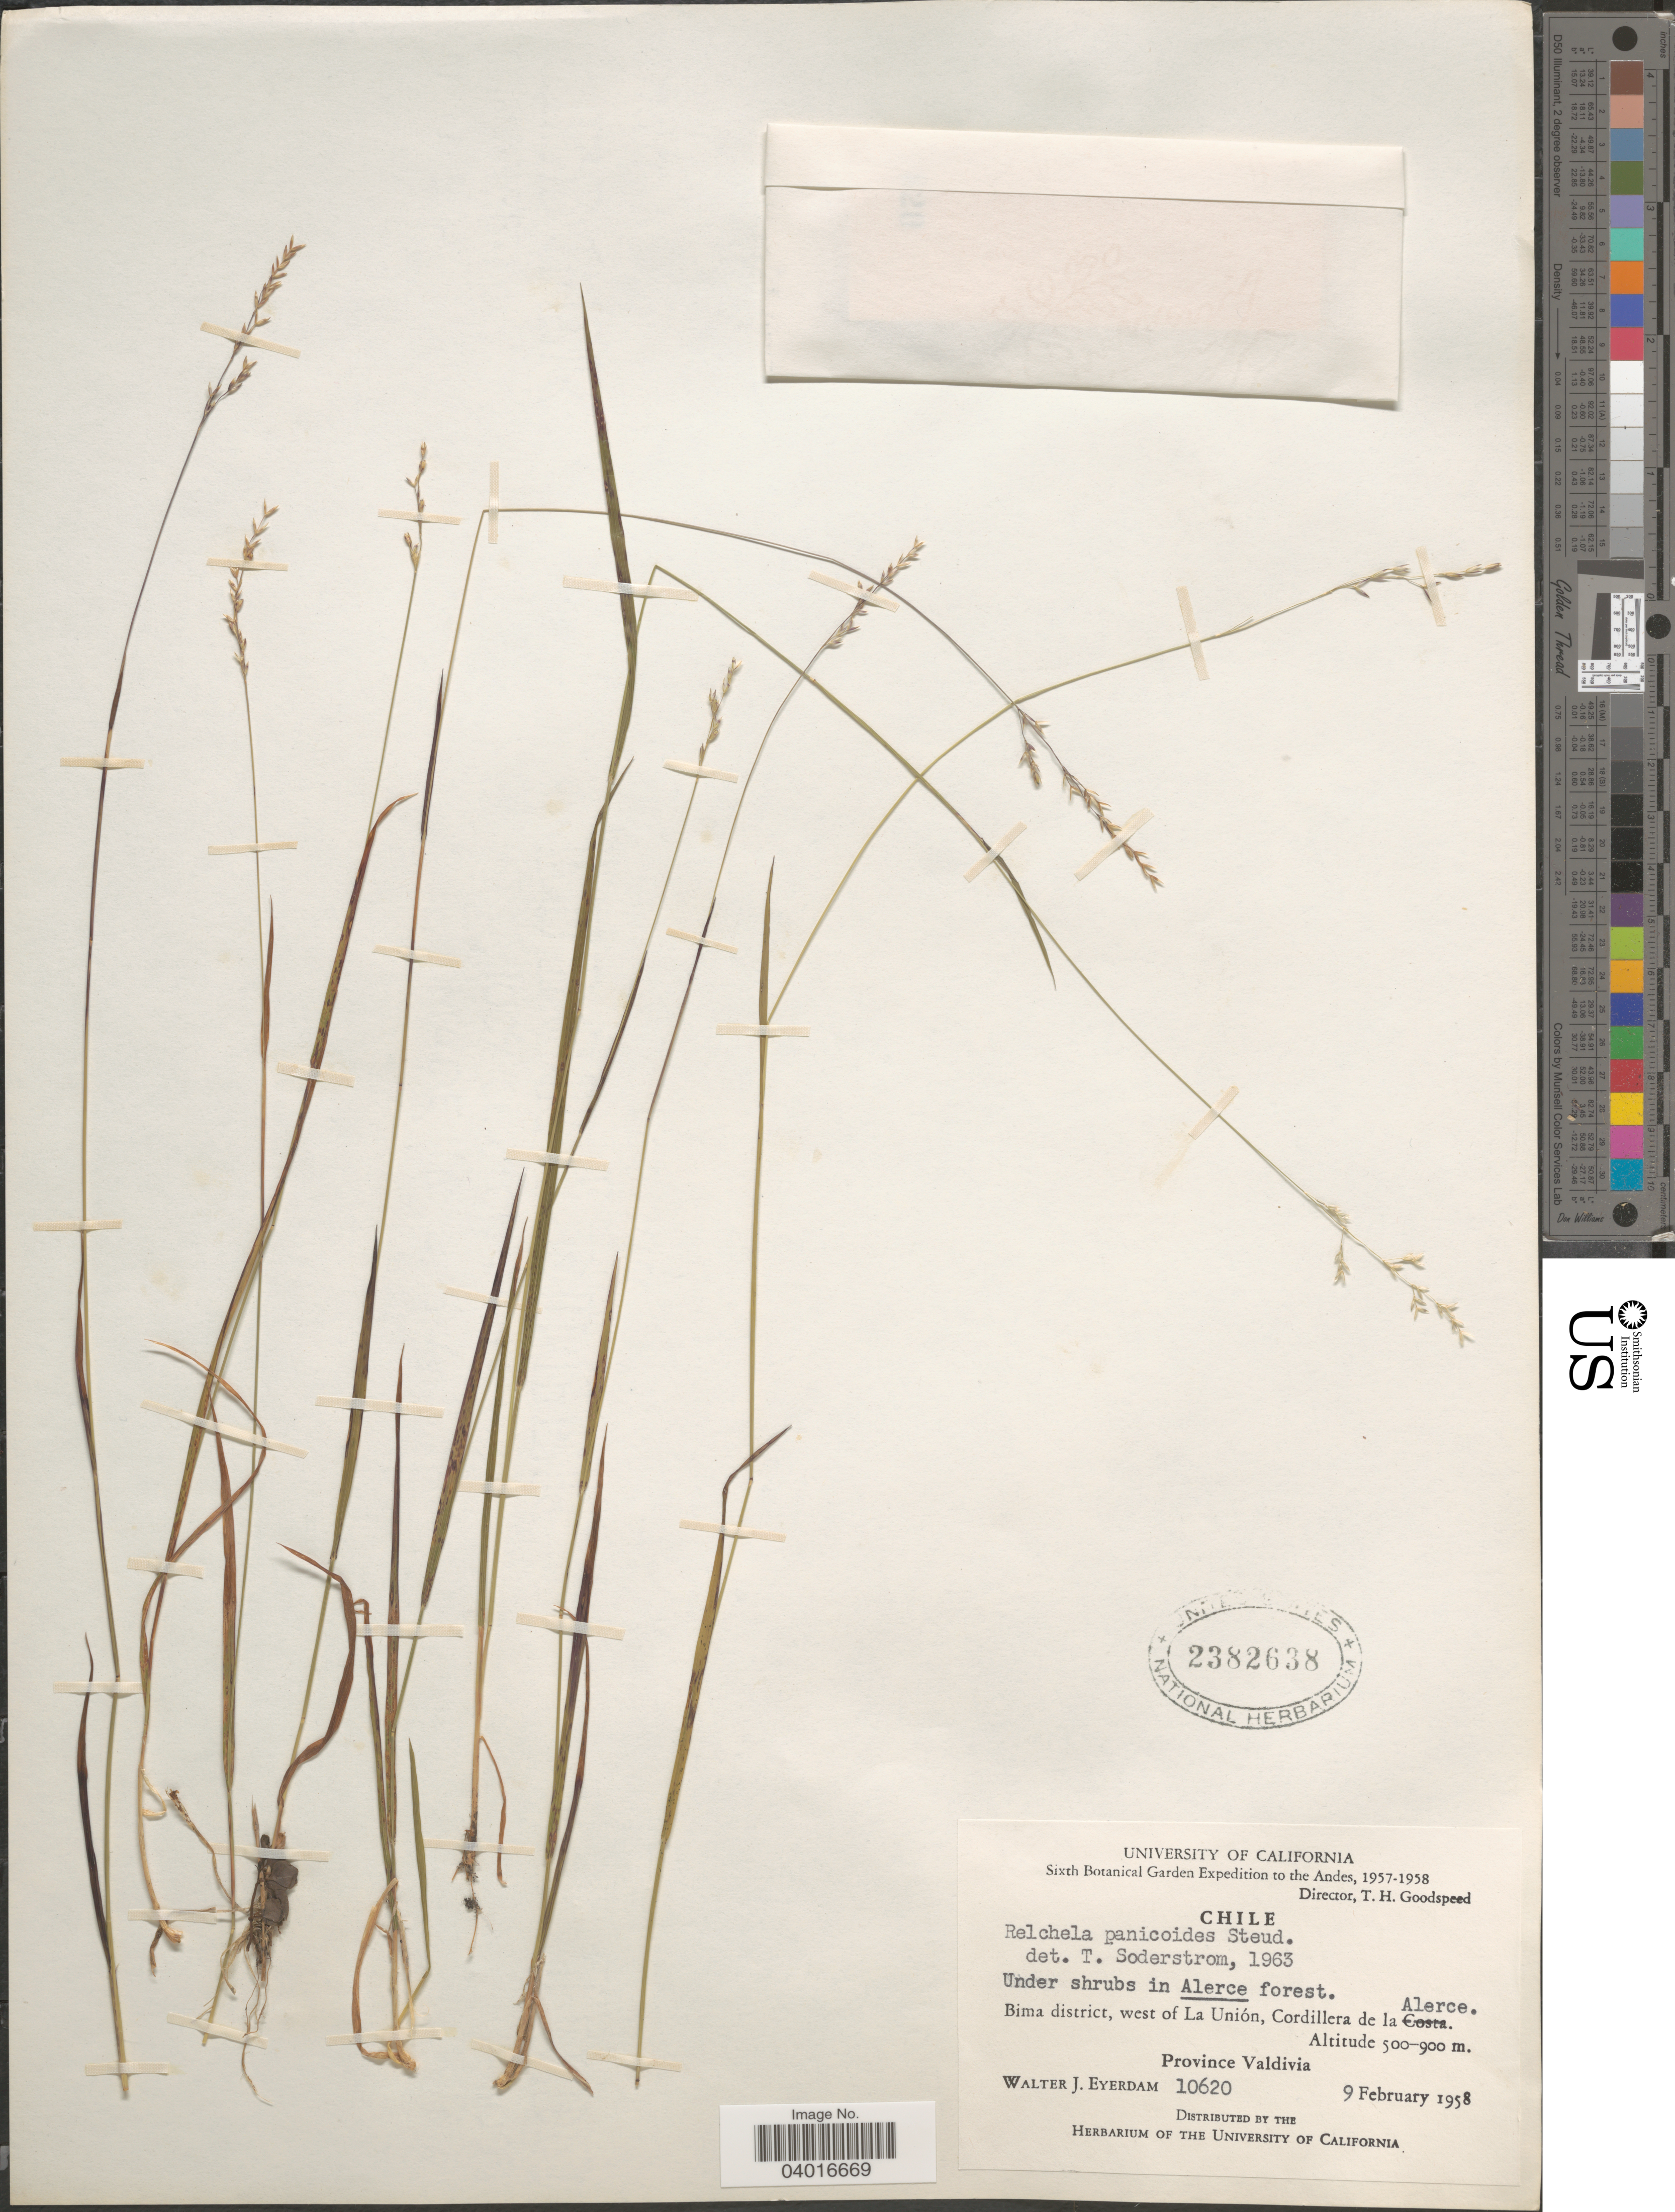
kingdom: Plantae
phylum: Tracheophyta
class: Liliopsida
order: Poales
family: Poaceae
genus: Relchela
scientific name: Relchela panicoides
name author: Steud.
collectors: W. J. Eyerdam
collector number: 10620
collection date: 1958-02-09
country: Chile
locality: The Andes. Under shrubs in Alerce forest. Bima district, west of La Unión, Cordillera de la Alerce. Province Valdivia.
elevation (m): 500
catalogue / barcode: US 2382638